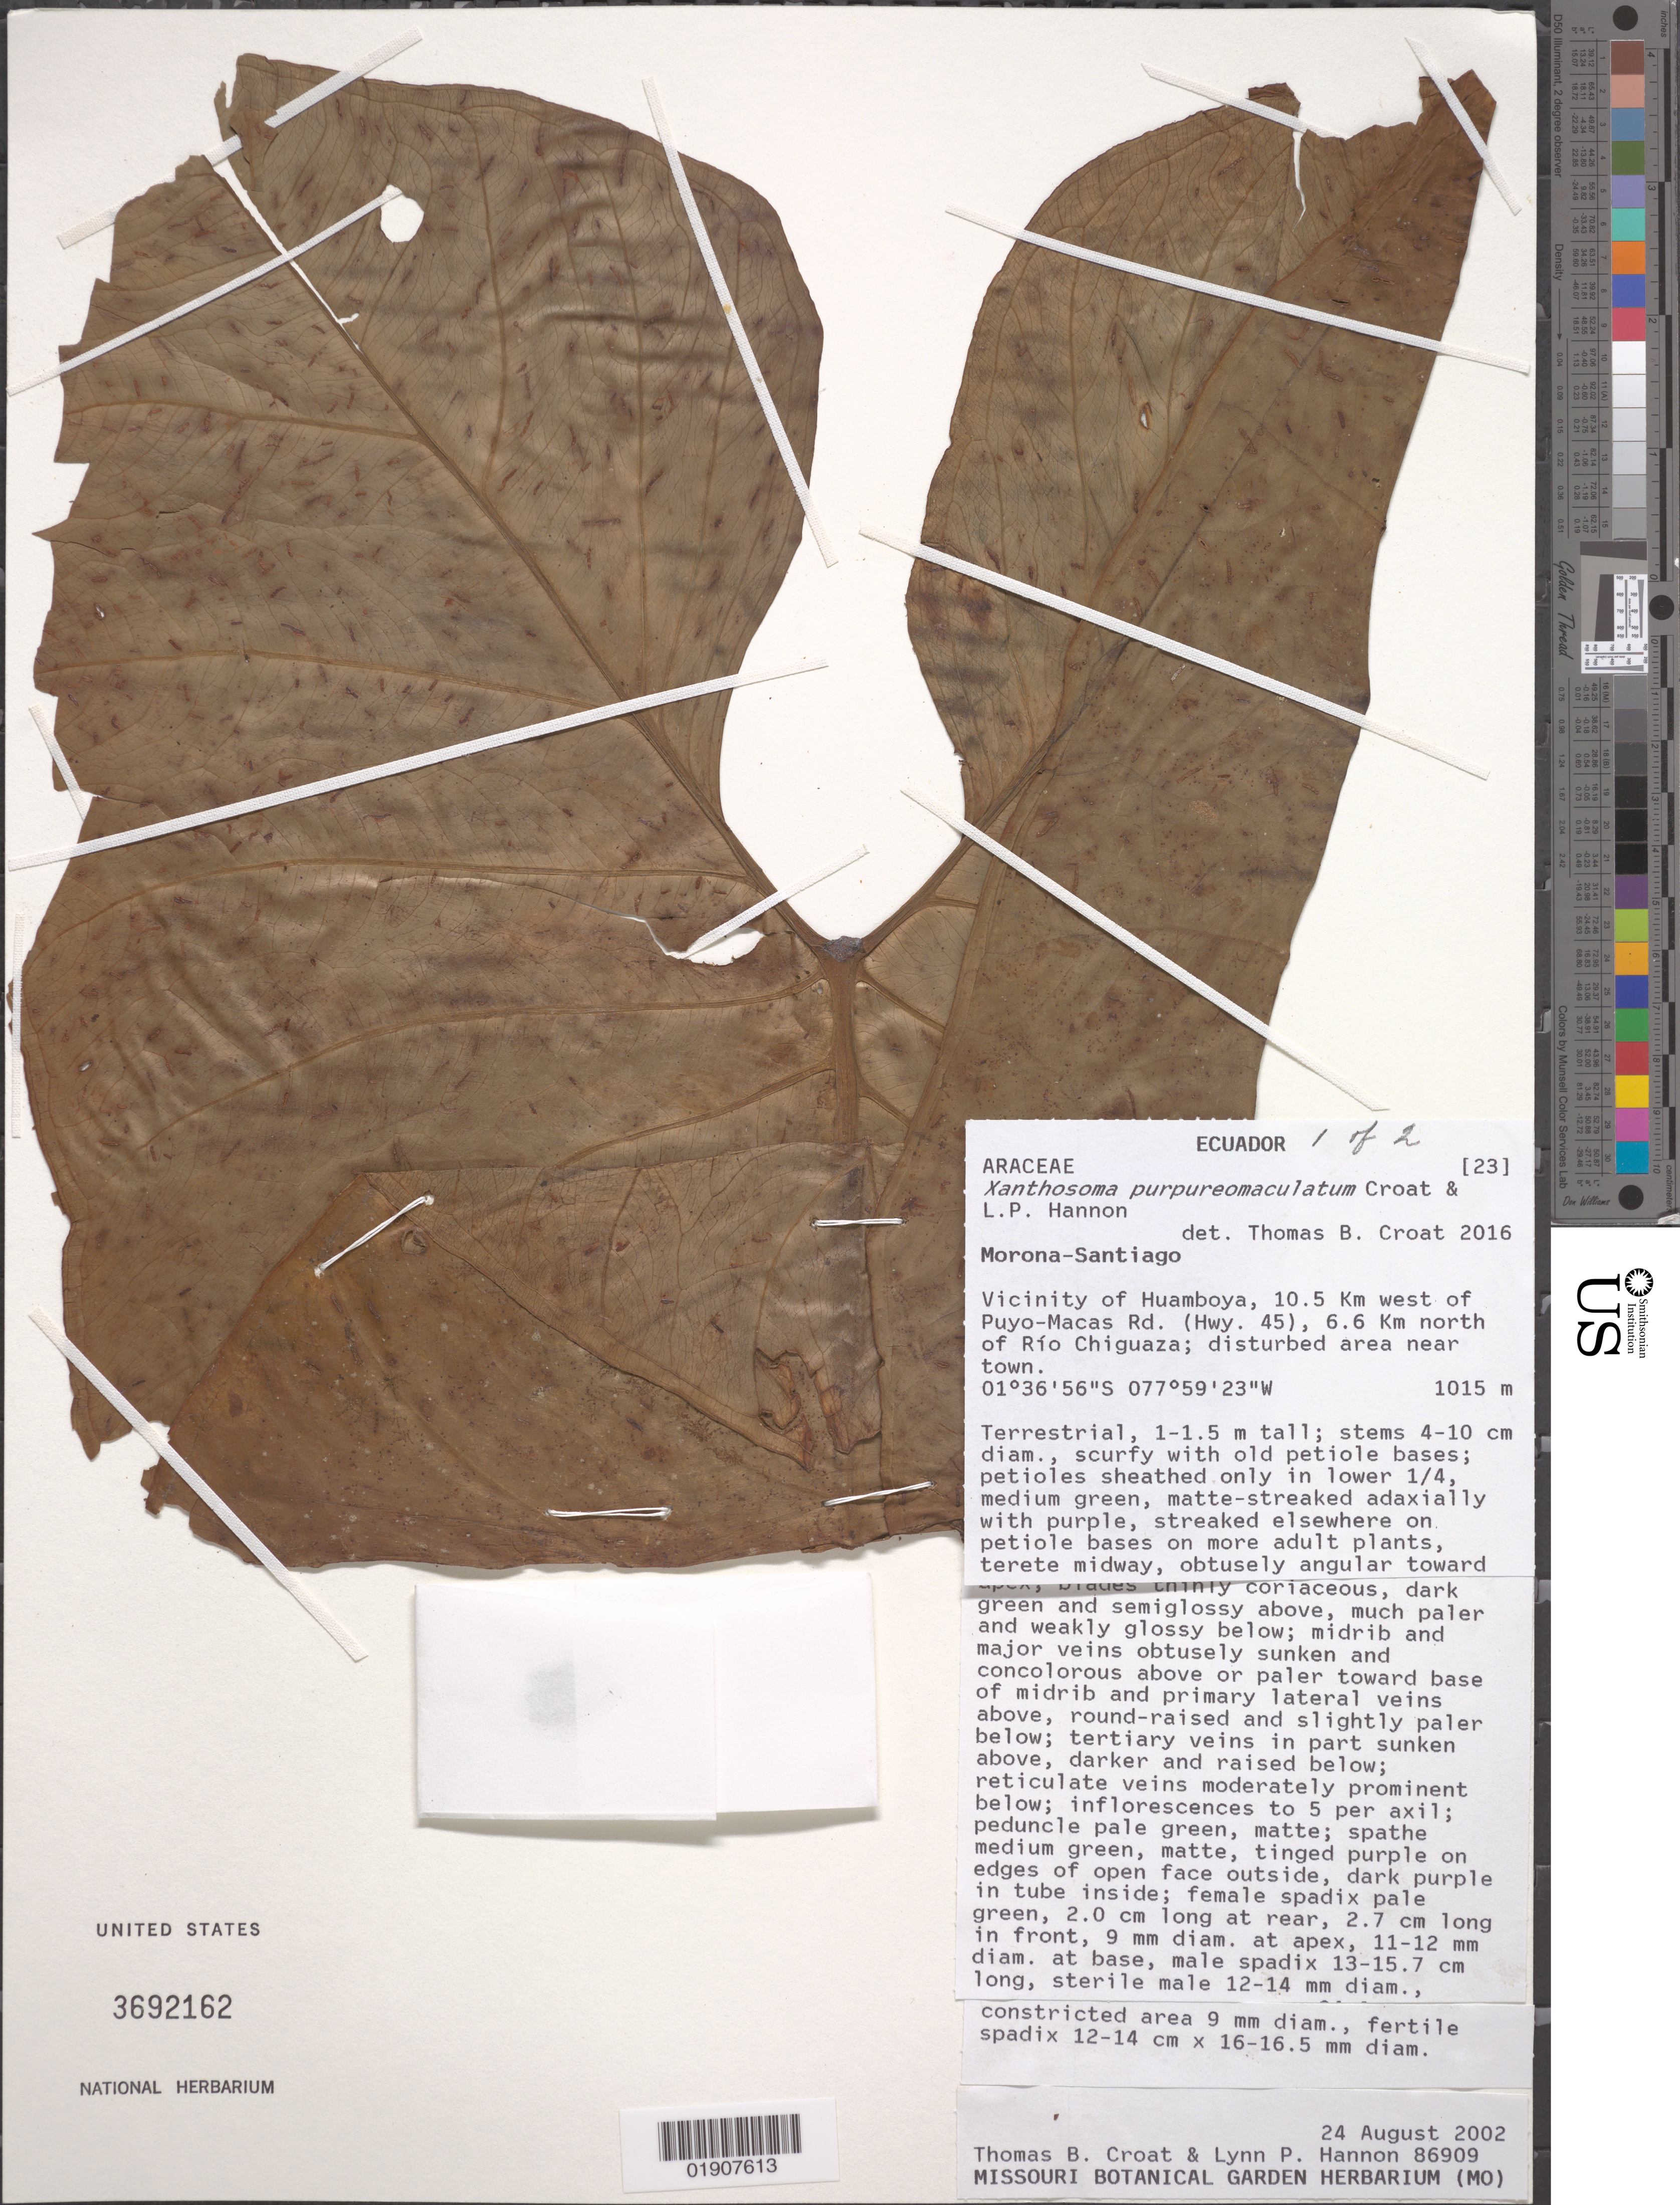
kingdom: Plantae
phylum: Tracheophyta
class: Liliopsida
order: Alismatales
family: Araceae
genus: Xanthosoma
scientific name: Xanthosoma purpureomaculatum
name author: Croat & L.P. Hannon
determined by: Croat, Thomas B., Missouri Botanical Garden (MO)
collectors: T. B. Croat & L. Hannon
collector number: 86909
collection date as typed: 24 Aug 2002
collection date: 2002-08-24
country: Ecuador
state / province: Morona-Santiago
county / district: Huamboya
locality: Vicinity of Huamboya, 10.5 km west of Puyo-Macas Rd. (Hwy. 45), 6.6 km north of Rio Chiguaza; disturbed area near town.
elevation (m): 1015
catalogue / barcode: US 3692162